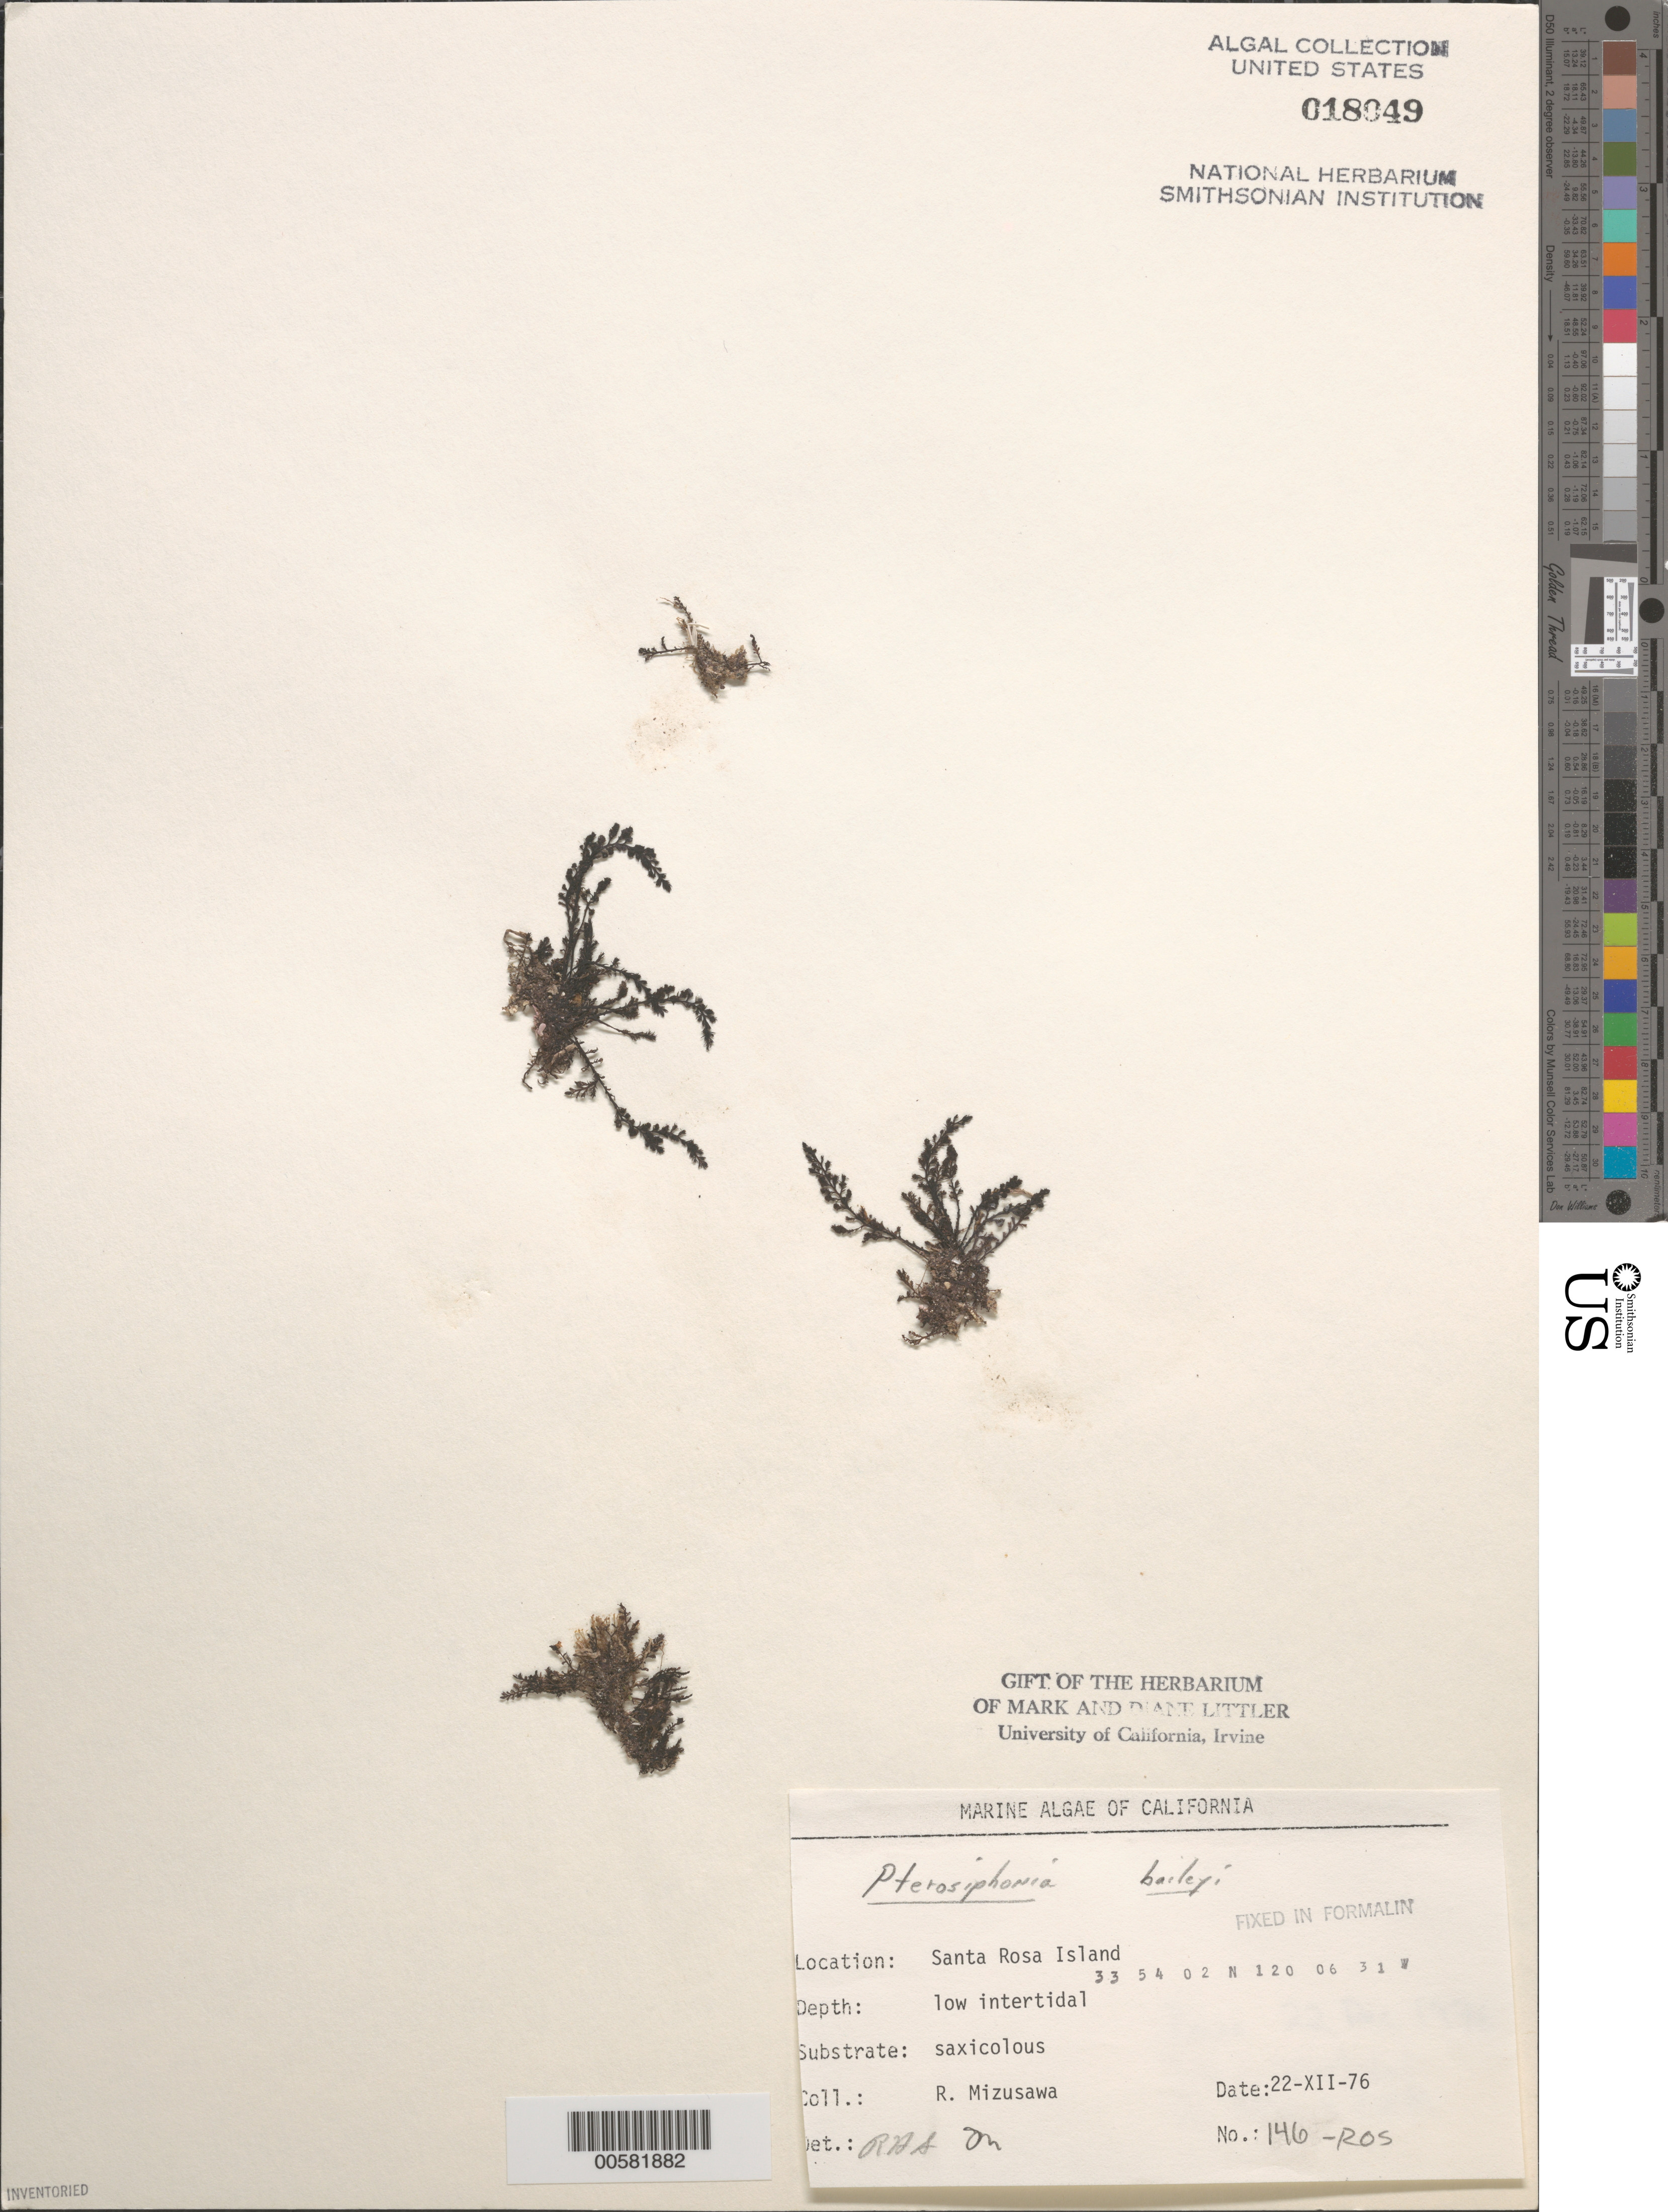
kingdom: Plantae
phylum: Rhodophyta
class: Florideophyceae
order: Ceramiales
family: Rhodomelaceae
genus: Symphyocladiella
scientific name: Symphyocladiella baileyi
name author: (Harvey) D.E.Bustamante et al.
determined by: Algae name updating Project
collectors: R. Mizusawa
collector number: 146-ros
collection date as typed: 22 Dec 1976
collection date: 1976-12-22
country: United States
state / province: California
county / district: Santa Barbara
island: Santa Rosa Island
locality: Johnson's Lee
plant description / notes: BLM-SOCALBIGHT Rocky Intertidal Survey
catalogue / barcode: US 18049